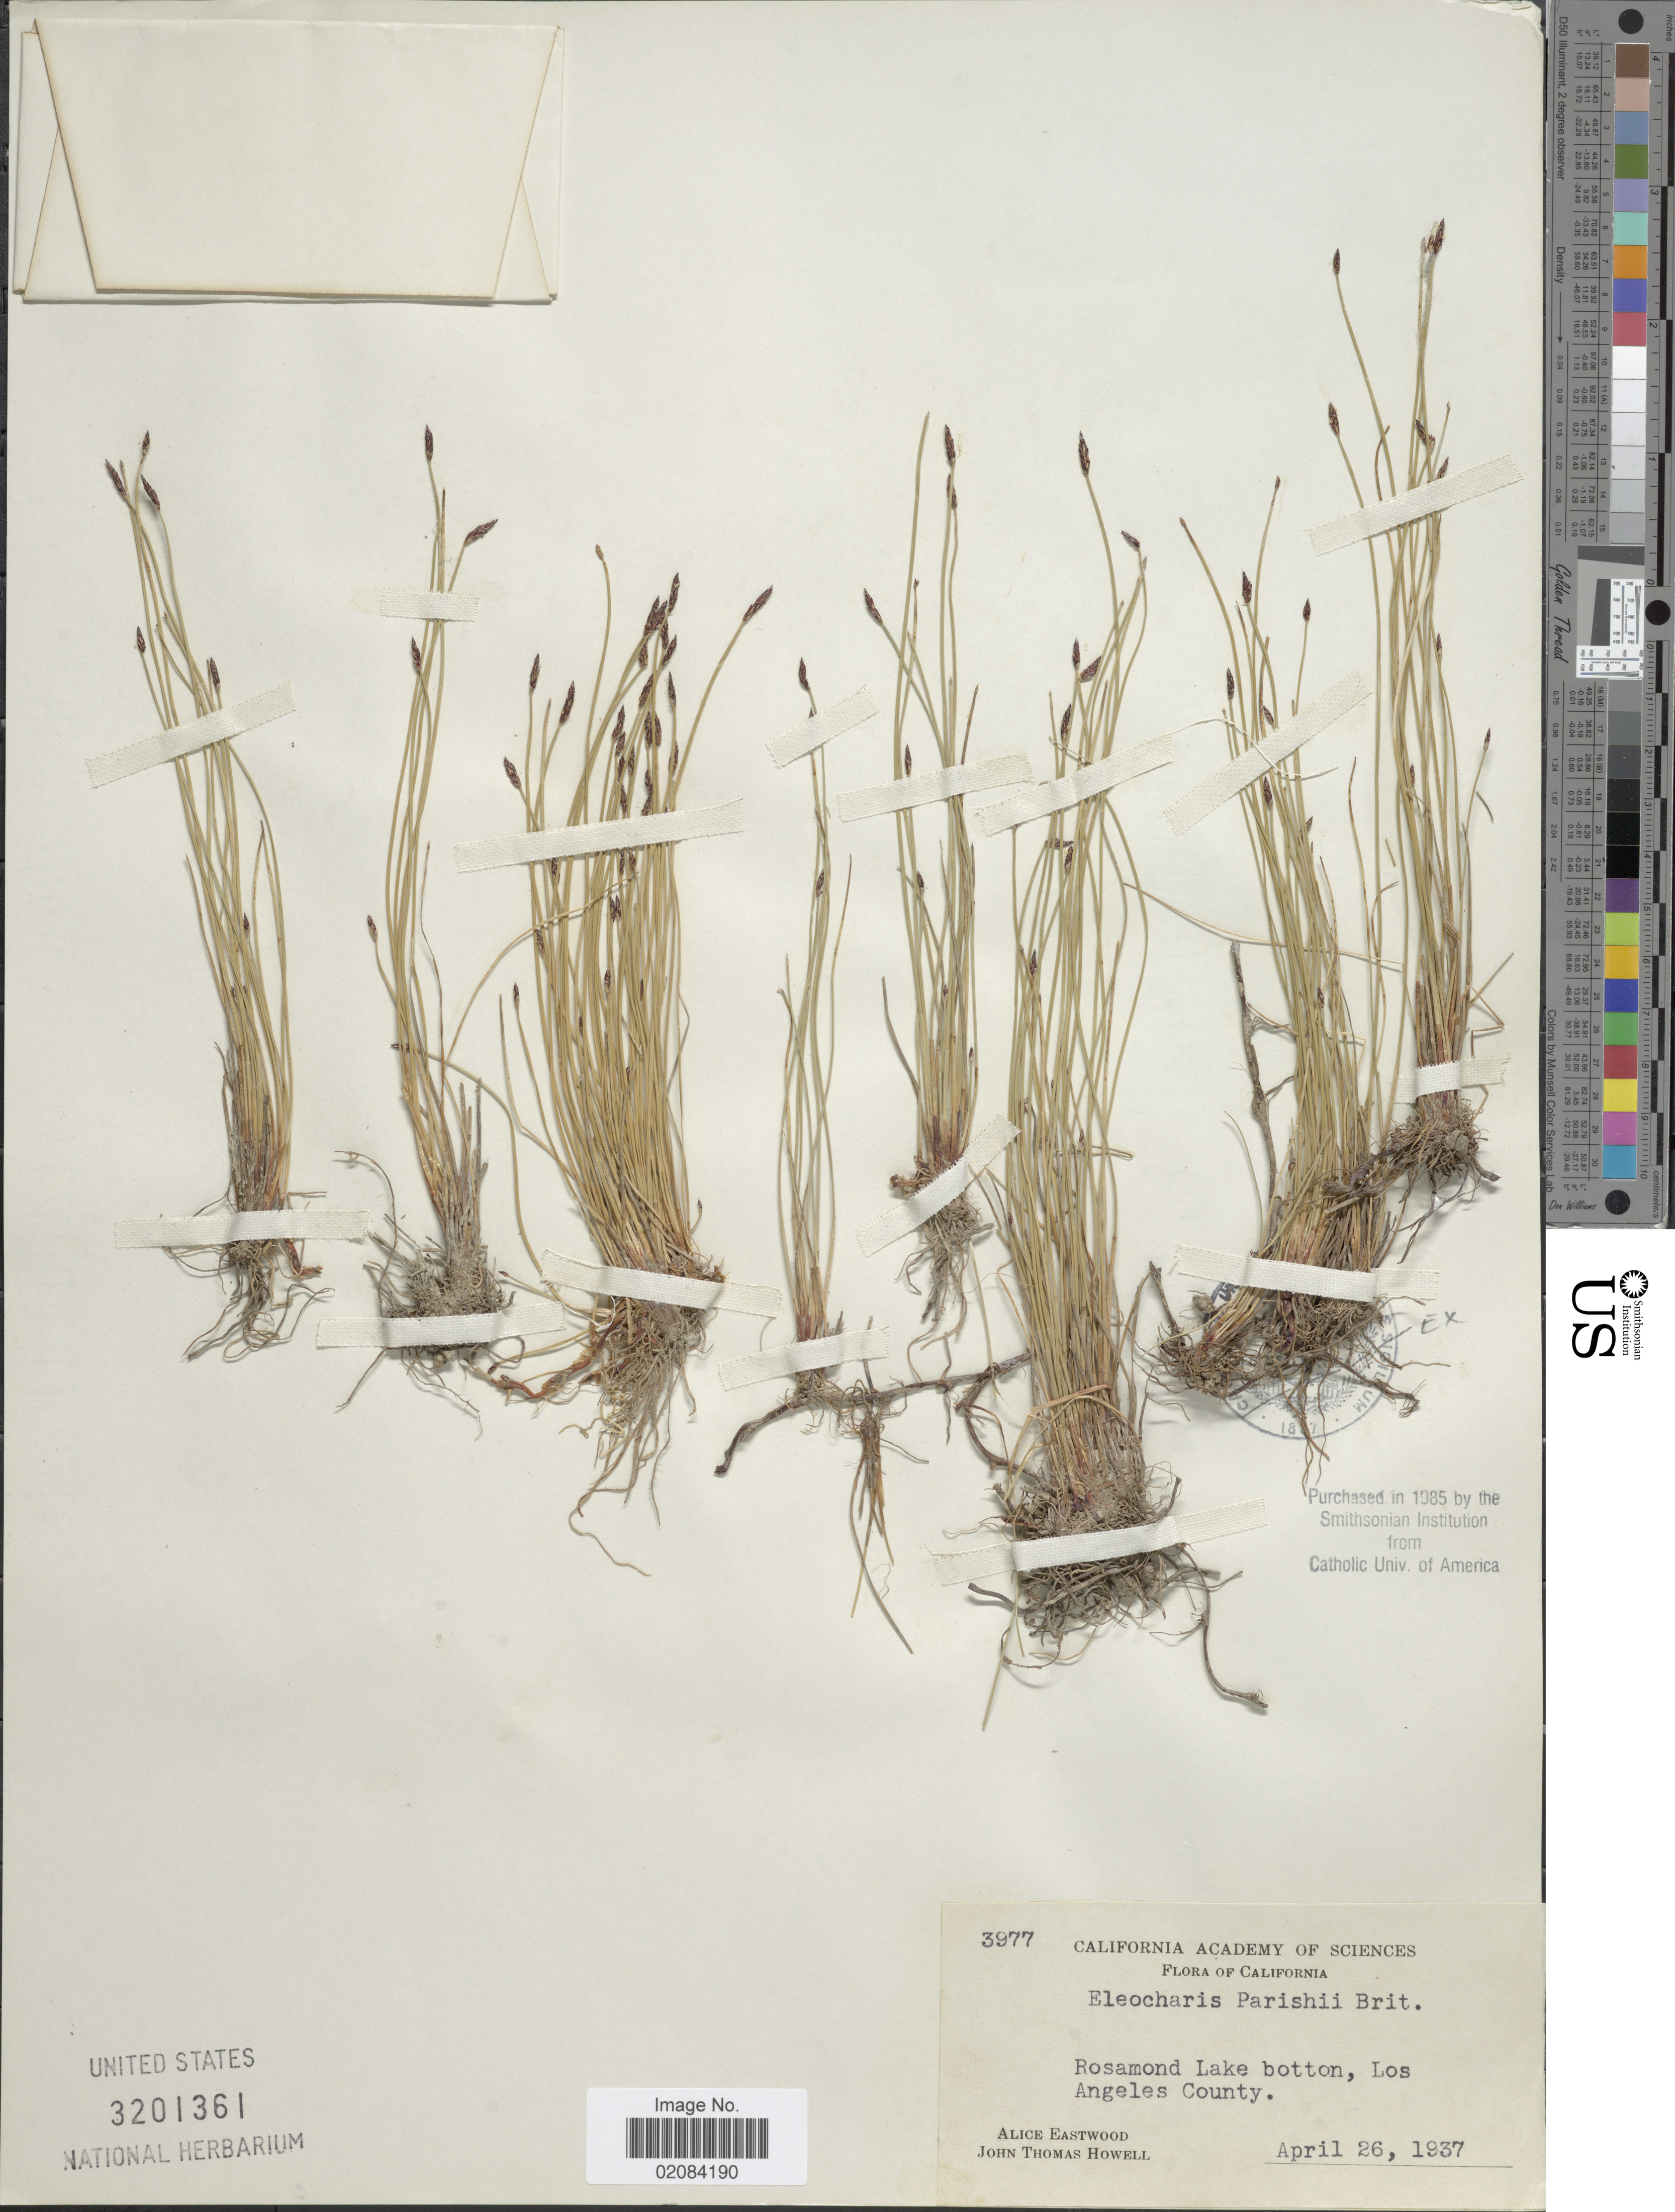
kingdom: Plantae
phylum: Tracheophyta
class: Liliopsida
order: Poales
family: Cyperaceae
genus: Eleocharis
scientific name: Eleocharis parishii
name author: Britton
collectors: A. Eastwood & J. T. Howell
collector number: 3977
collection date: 1937-04-26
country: United States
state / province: California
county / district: Los Angeles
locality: California. Rosamond Lake botton, Los Angeles County.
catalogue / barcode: US 3201361